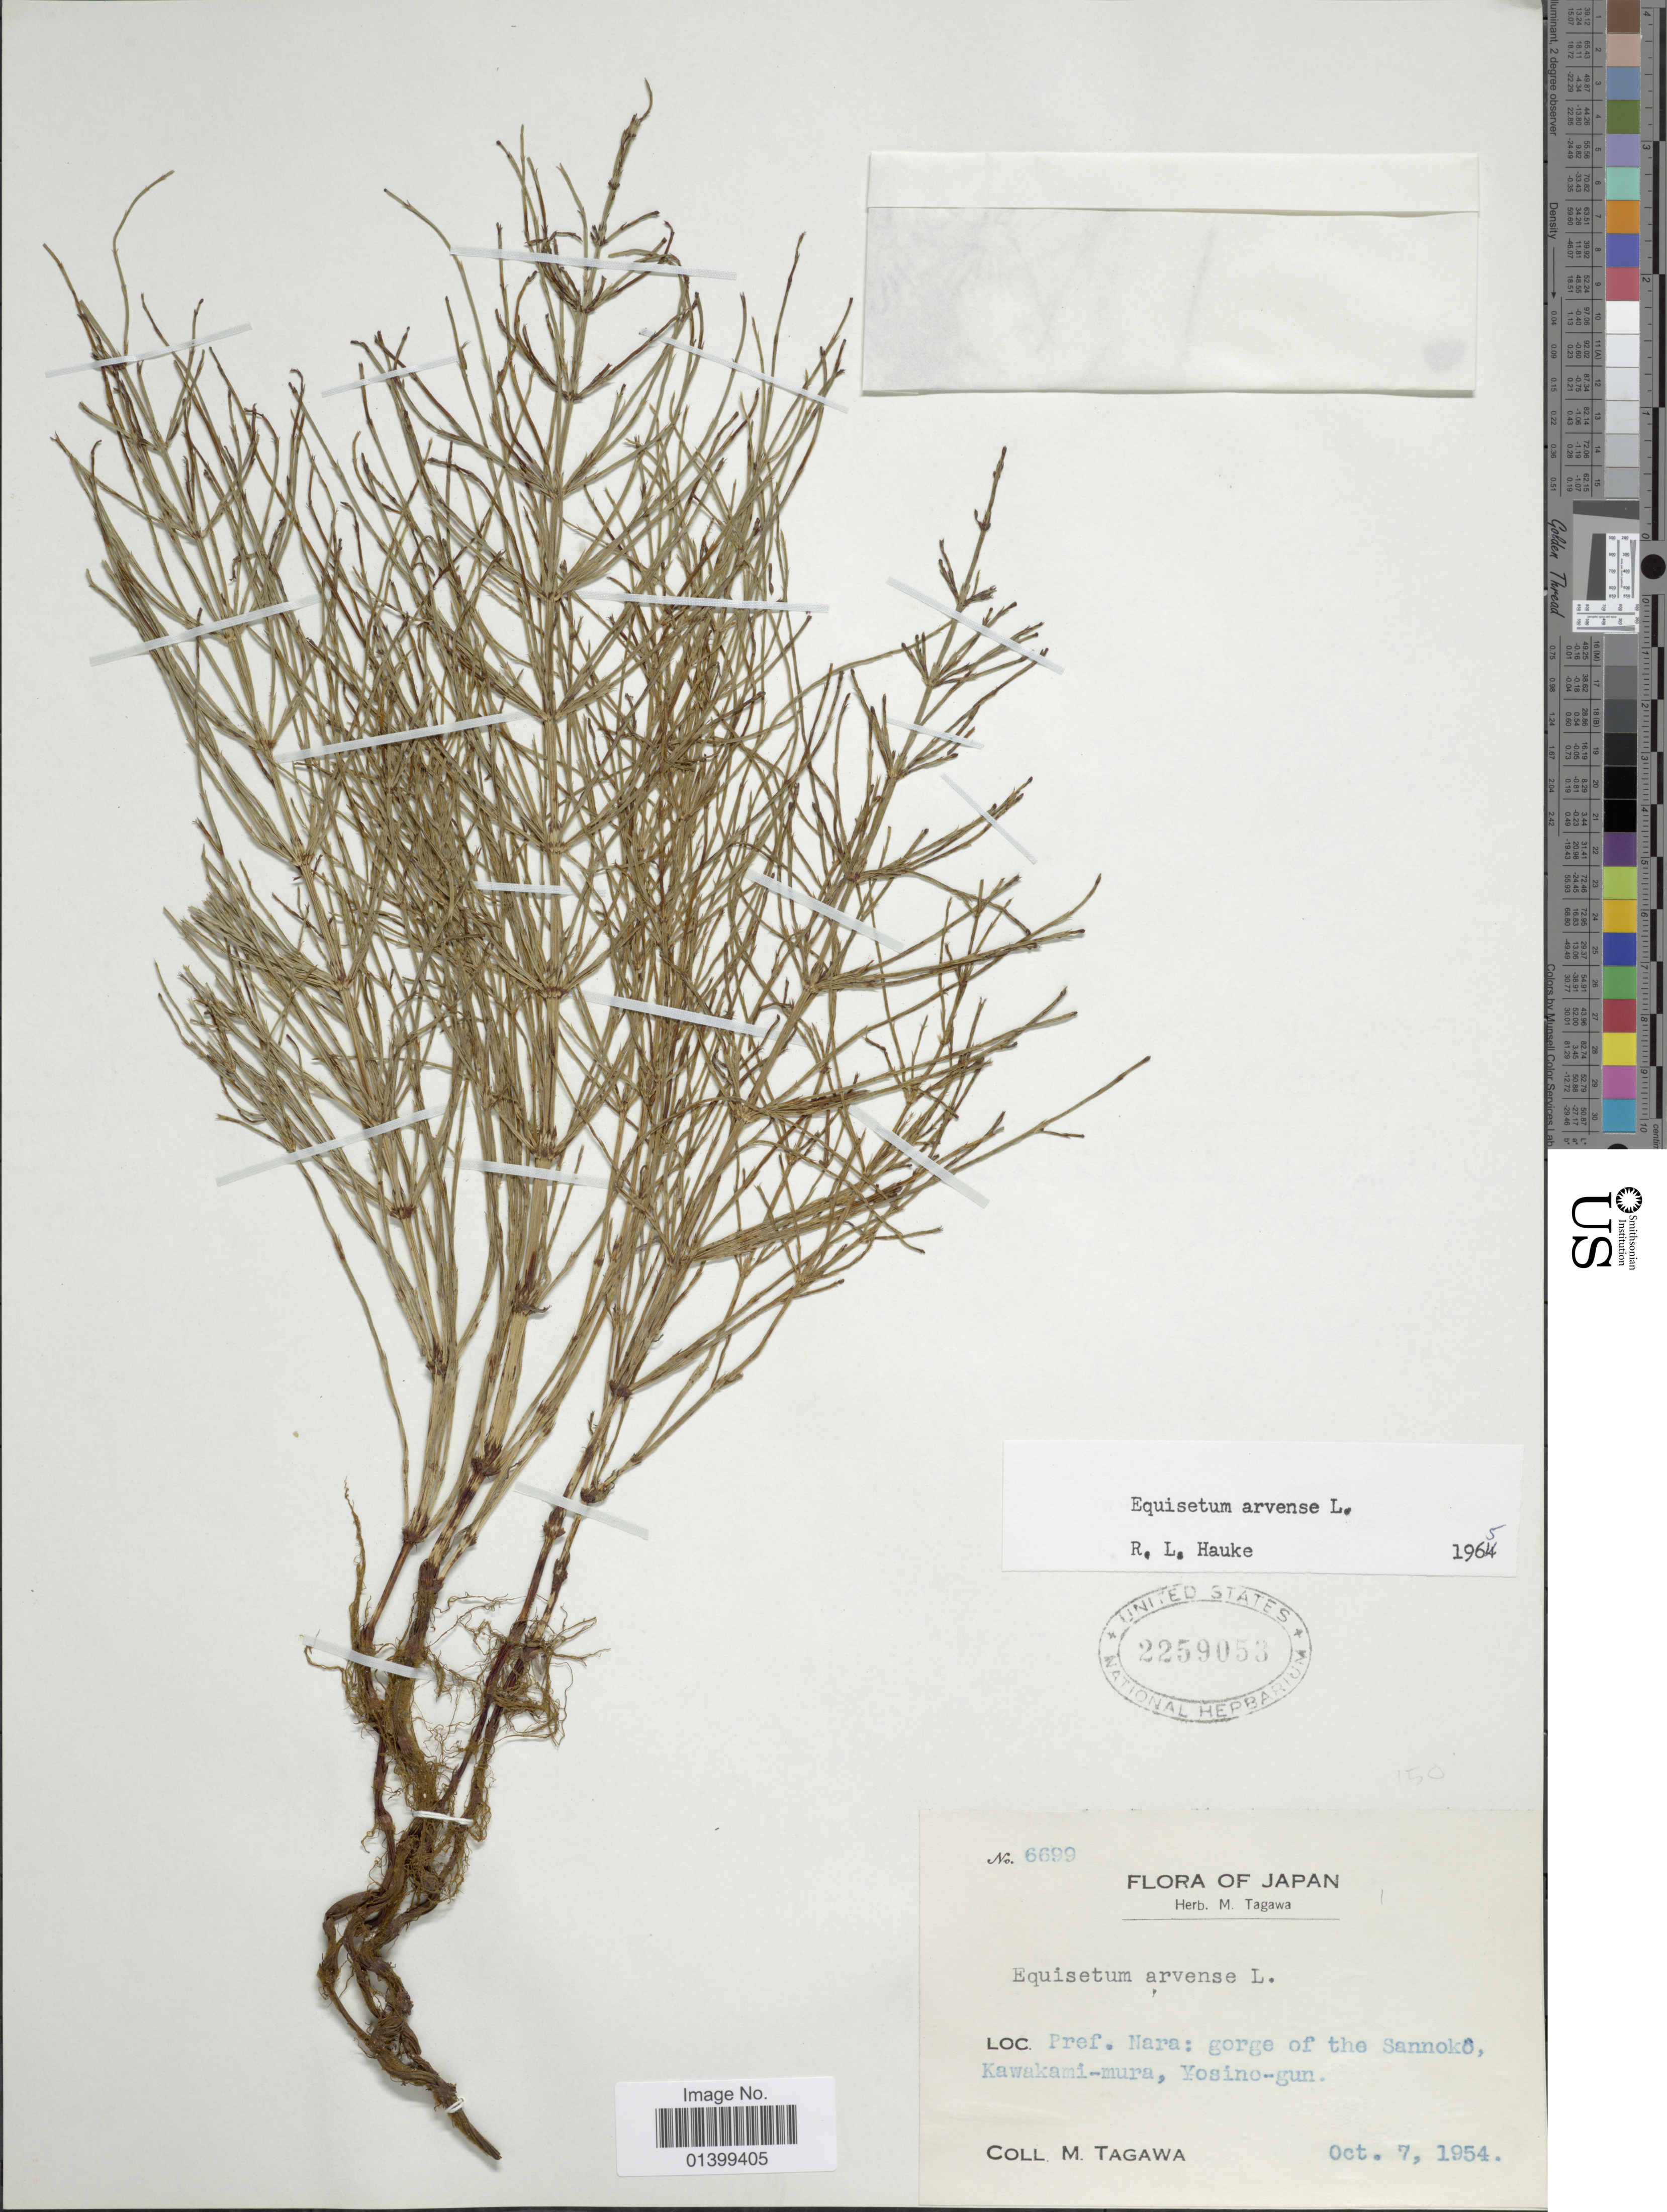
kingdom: Plantae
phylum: Tracheophyta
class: Polypodiopsida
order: Equisetales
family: Equisetaceae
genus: Equisetum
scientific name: Equisetum arvense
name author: L.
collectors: M. Tagawa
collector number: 6699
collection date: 1954-10-07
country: Japan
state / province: Nara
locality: Pref. Nara: gorge of the Sannokô, Kawakami-mura, Yosino-gun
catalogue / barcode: US 2259053